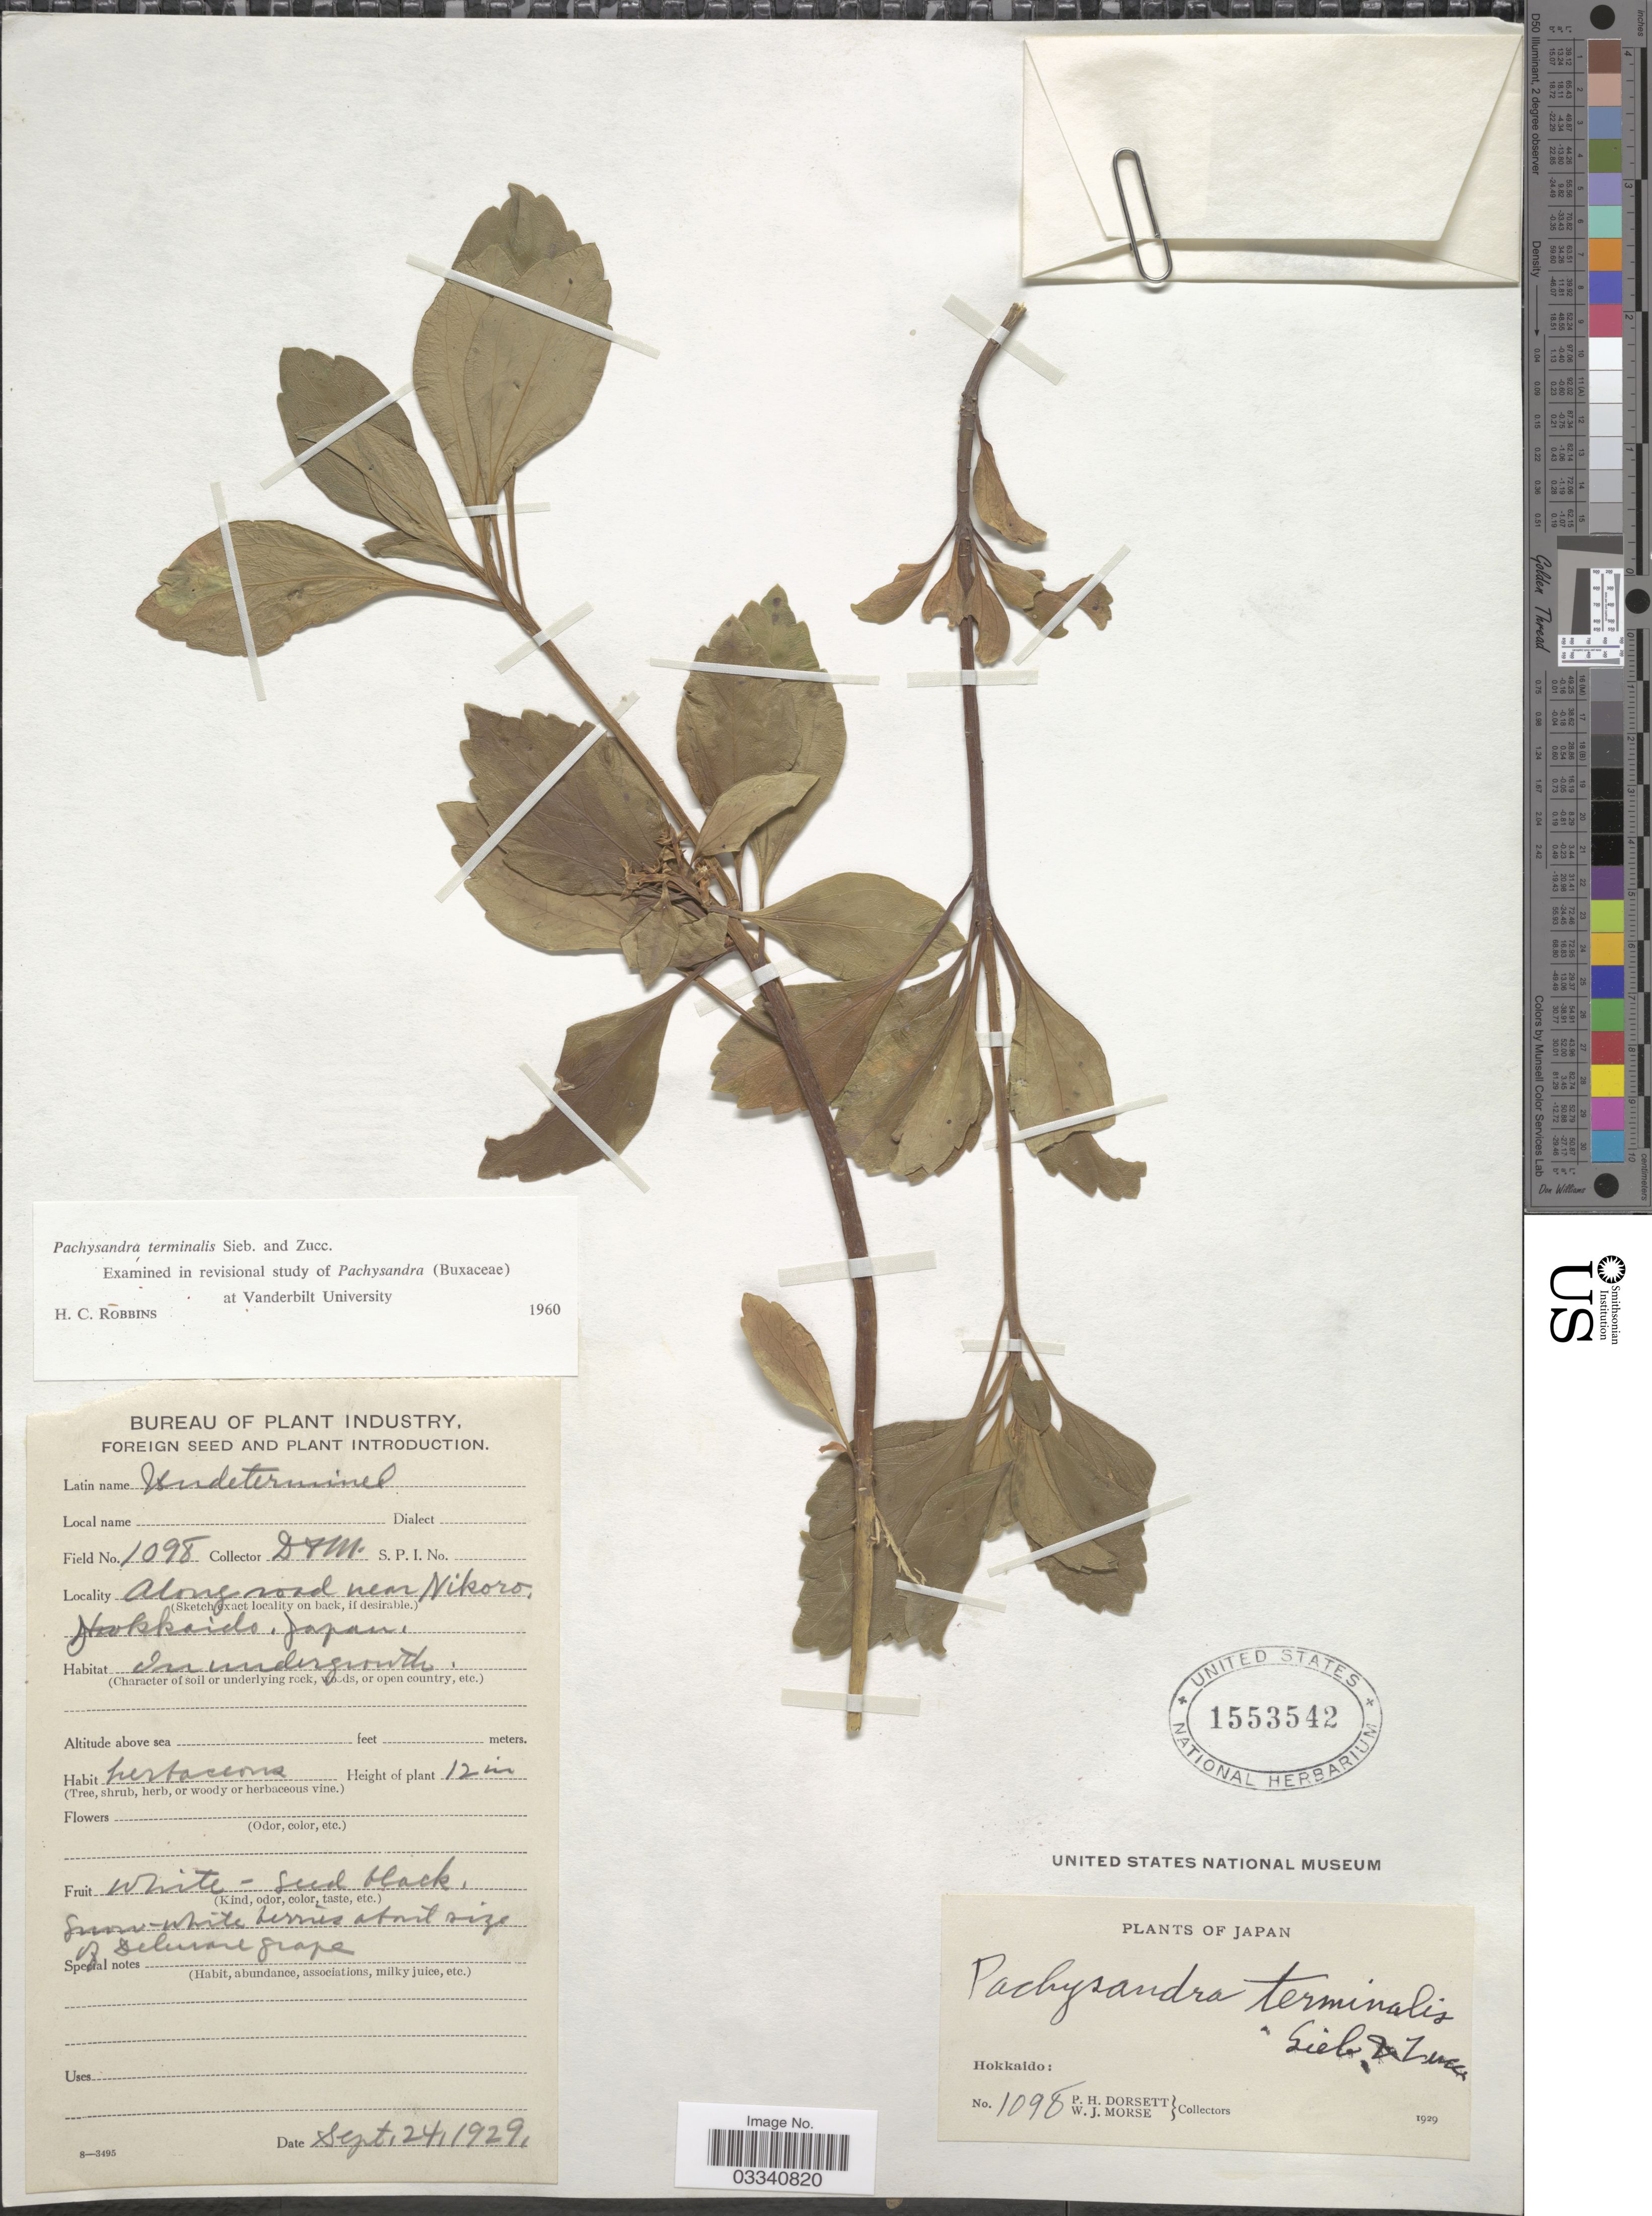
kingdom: Plantae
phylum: Tracheophyta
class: Magnoliopsida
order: Buxales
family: Buxaceae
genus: Pachysandra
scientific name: Pachysandra terminalis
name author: Siebert & Zucc.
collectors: P. H. Dorsett & W. J. Morse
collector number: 1098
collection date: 1929-09-24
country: Japan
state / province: Hokkaidō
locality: Along road near Nikoro.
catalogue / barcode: US 1553542